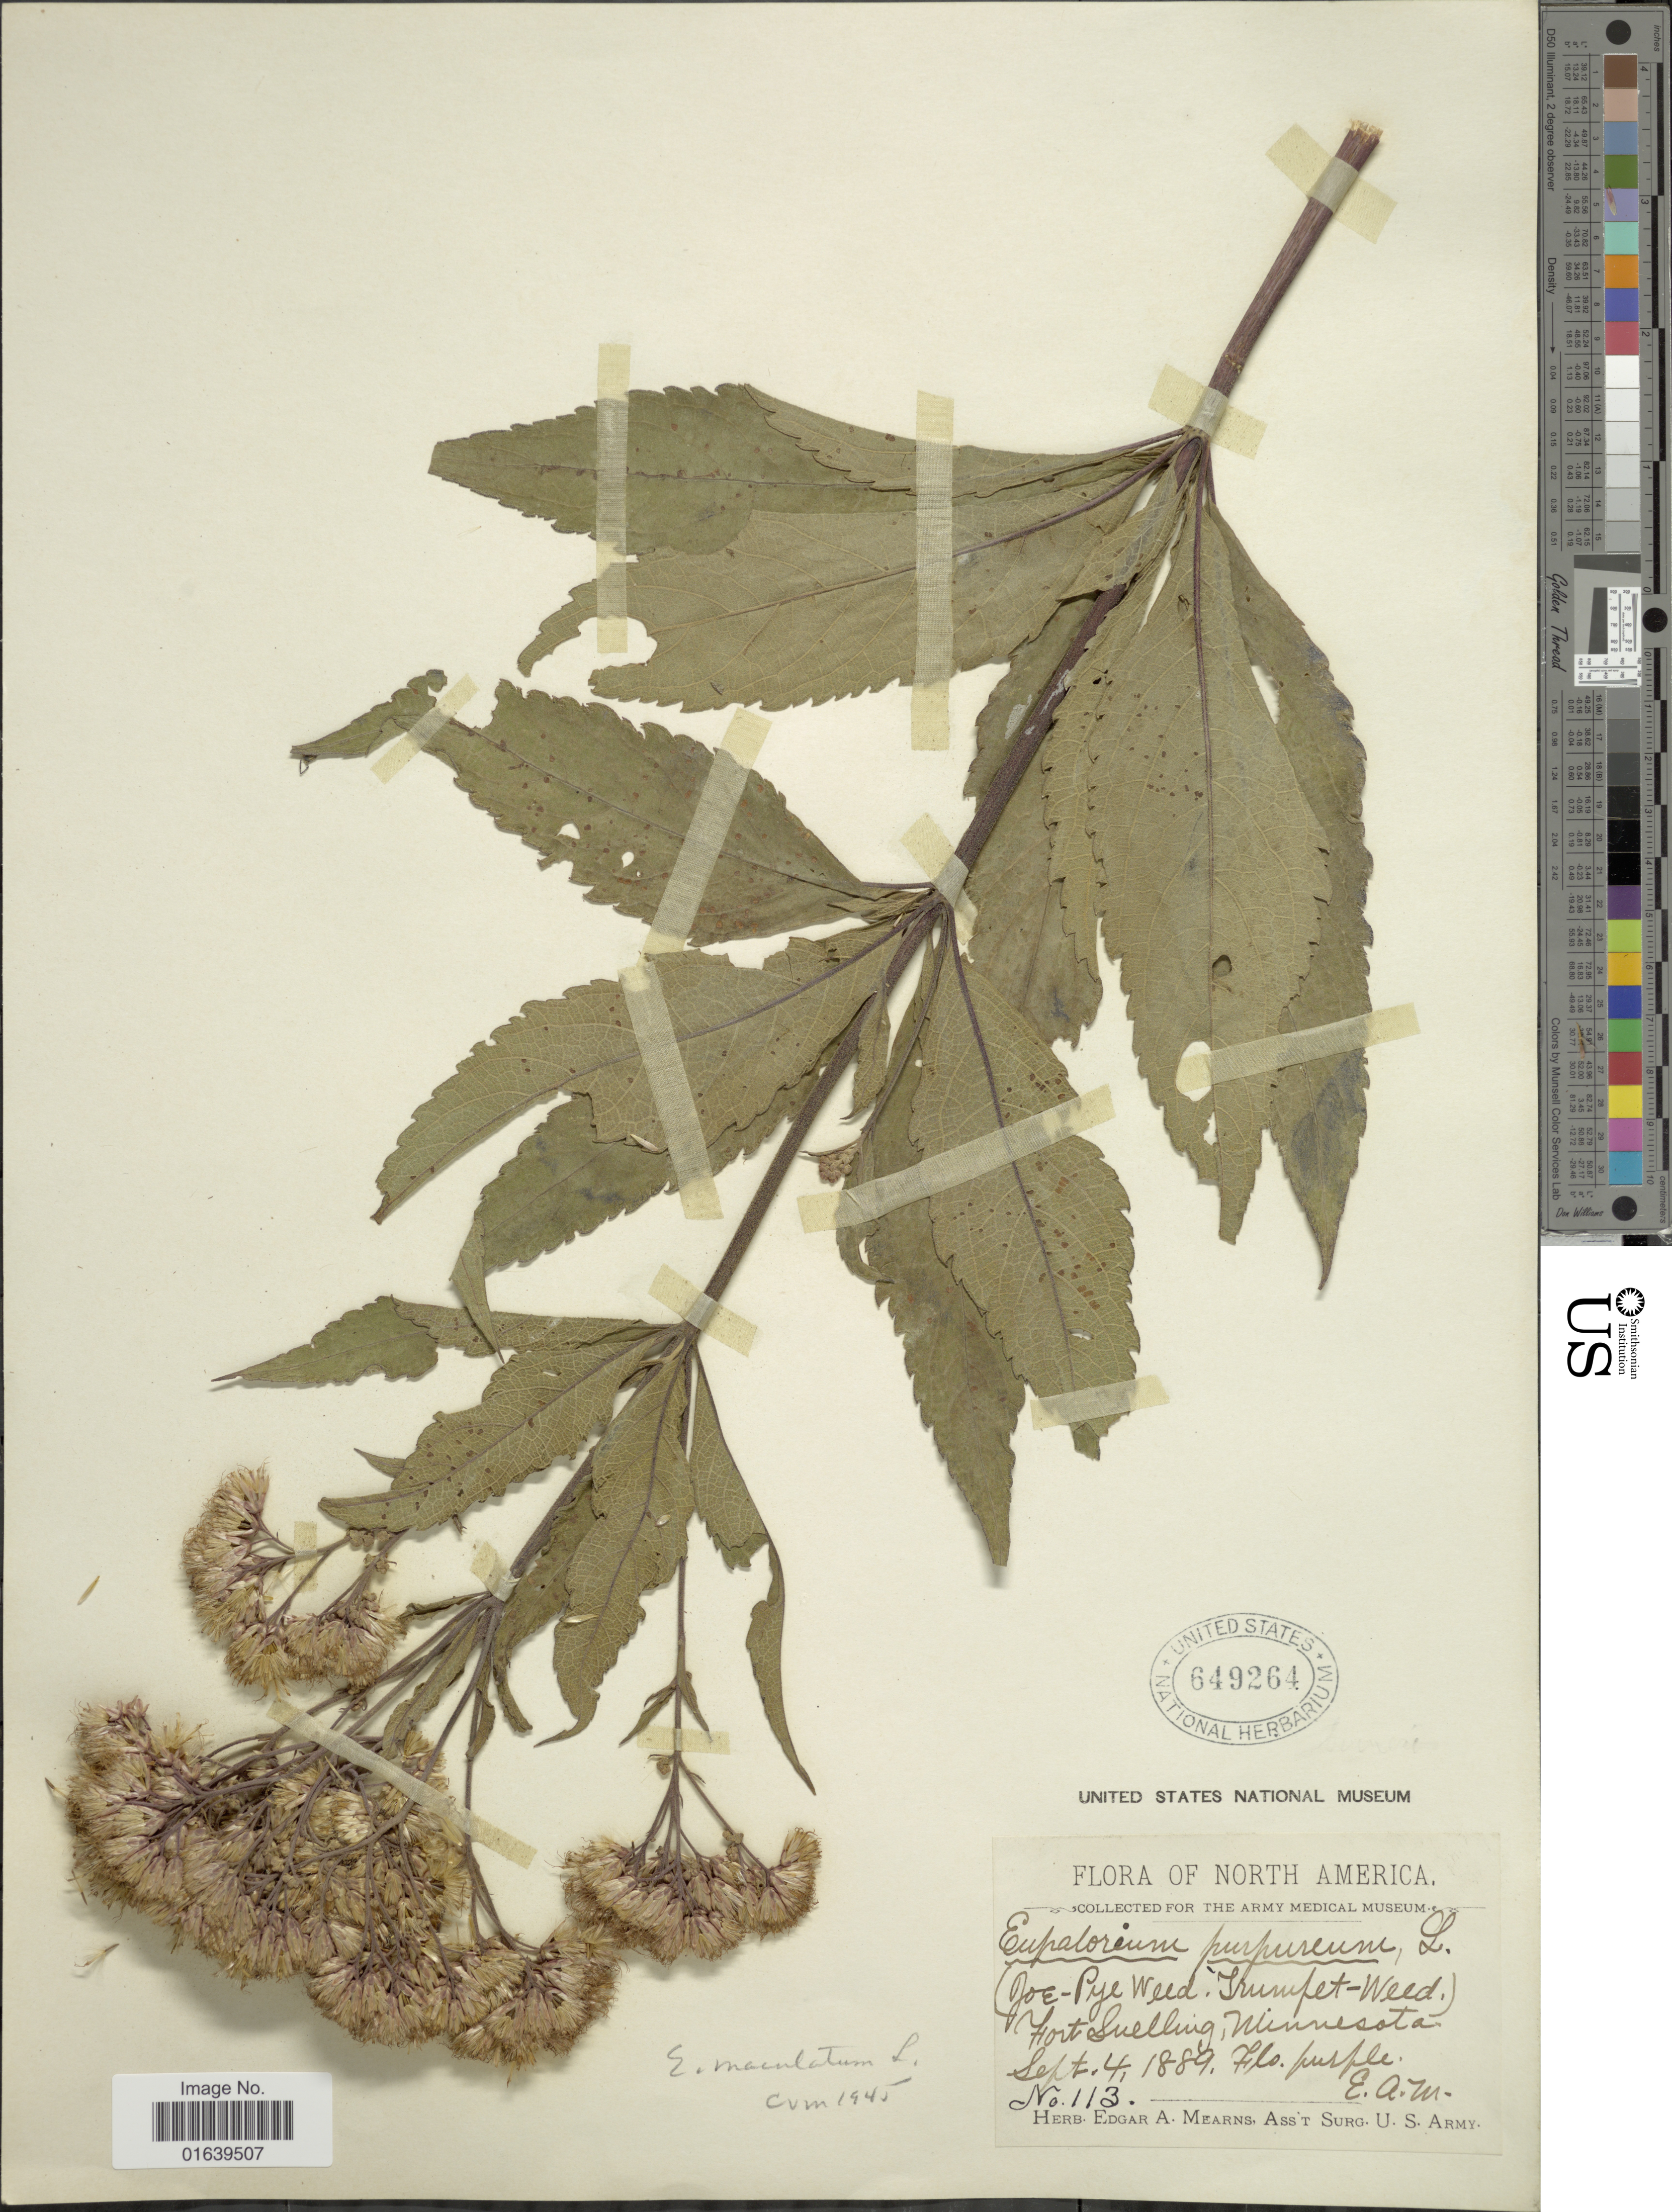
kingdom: Plantae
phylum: Tracheophyta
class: Magnoliopsida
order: Asterales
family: Asteraceae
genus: Eupatorium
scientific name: Eupatorium maculatum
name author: L.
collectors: E. A. Mearns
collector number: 113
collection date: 1889-09-04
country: United States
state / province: Minnesota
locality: Fort Snelling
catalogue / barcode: US 649264